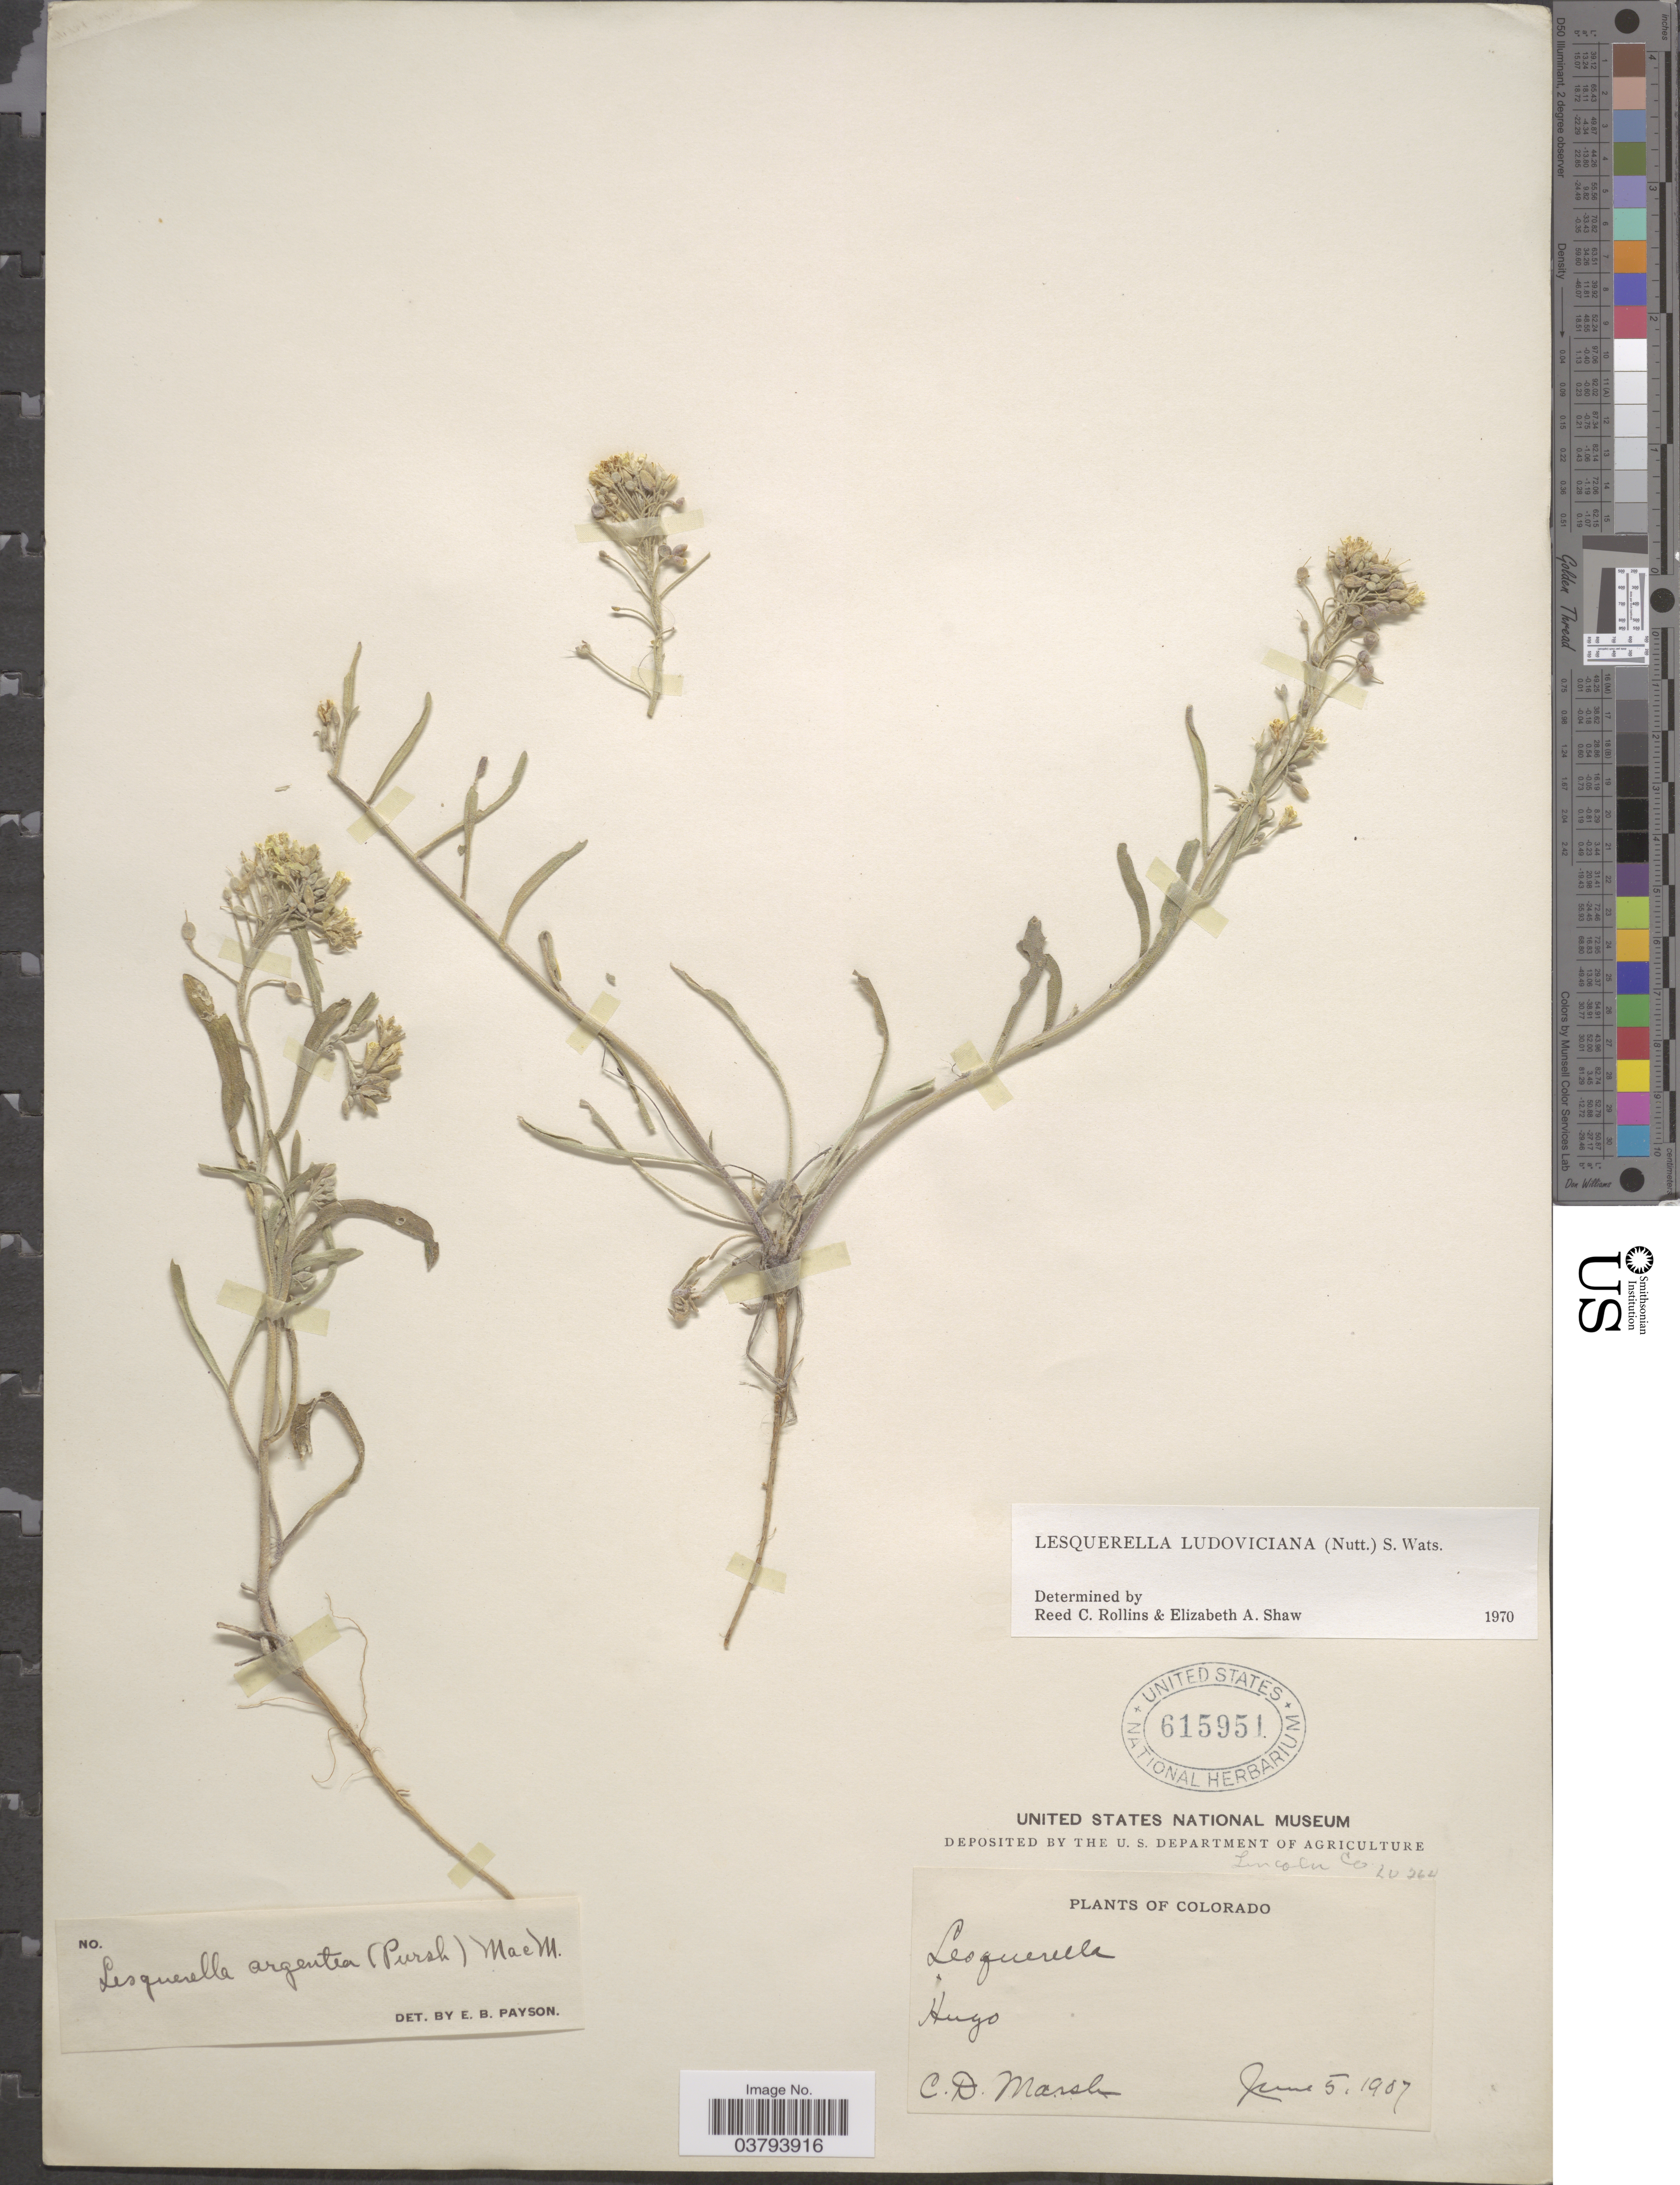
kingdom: Plantae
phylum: Tracheophyta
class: Magnoliopsida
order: Brassicales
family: Brassicaceae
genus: Lesquerella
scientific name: Lesquerella ludoviciana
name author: (Nutt.) S. Watson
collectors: C. D. Marsh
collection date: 1907-06-05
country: United States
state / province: Colorado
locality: Hugo. Lincoln Co.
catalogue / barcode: US 615951